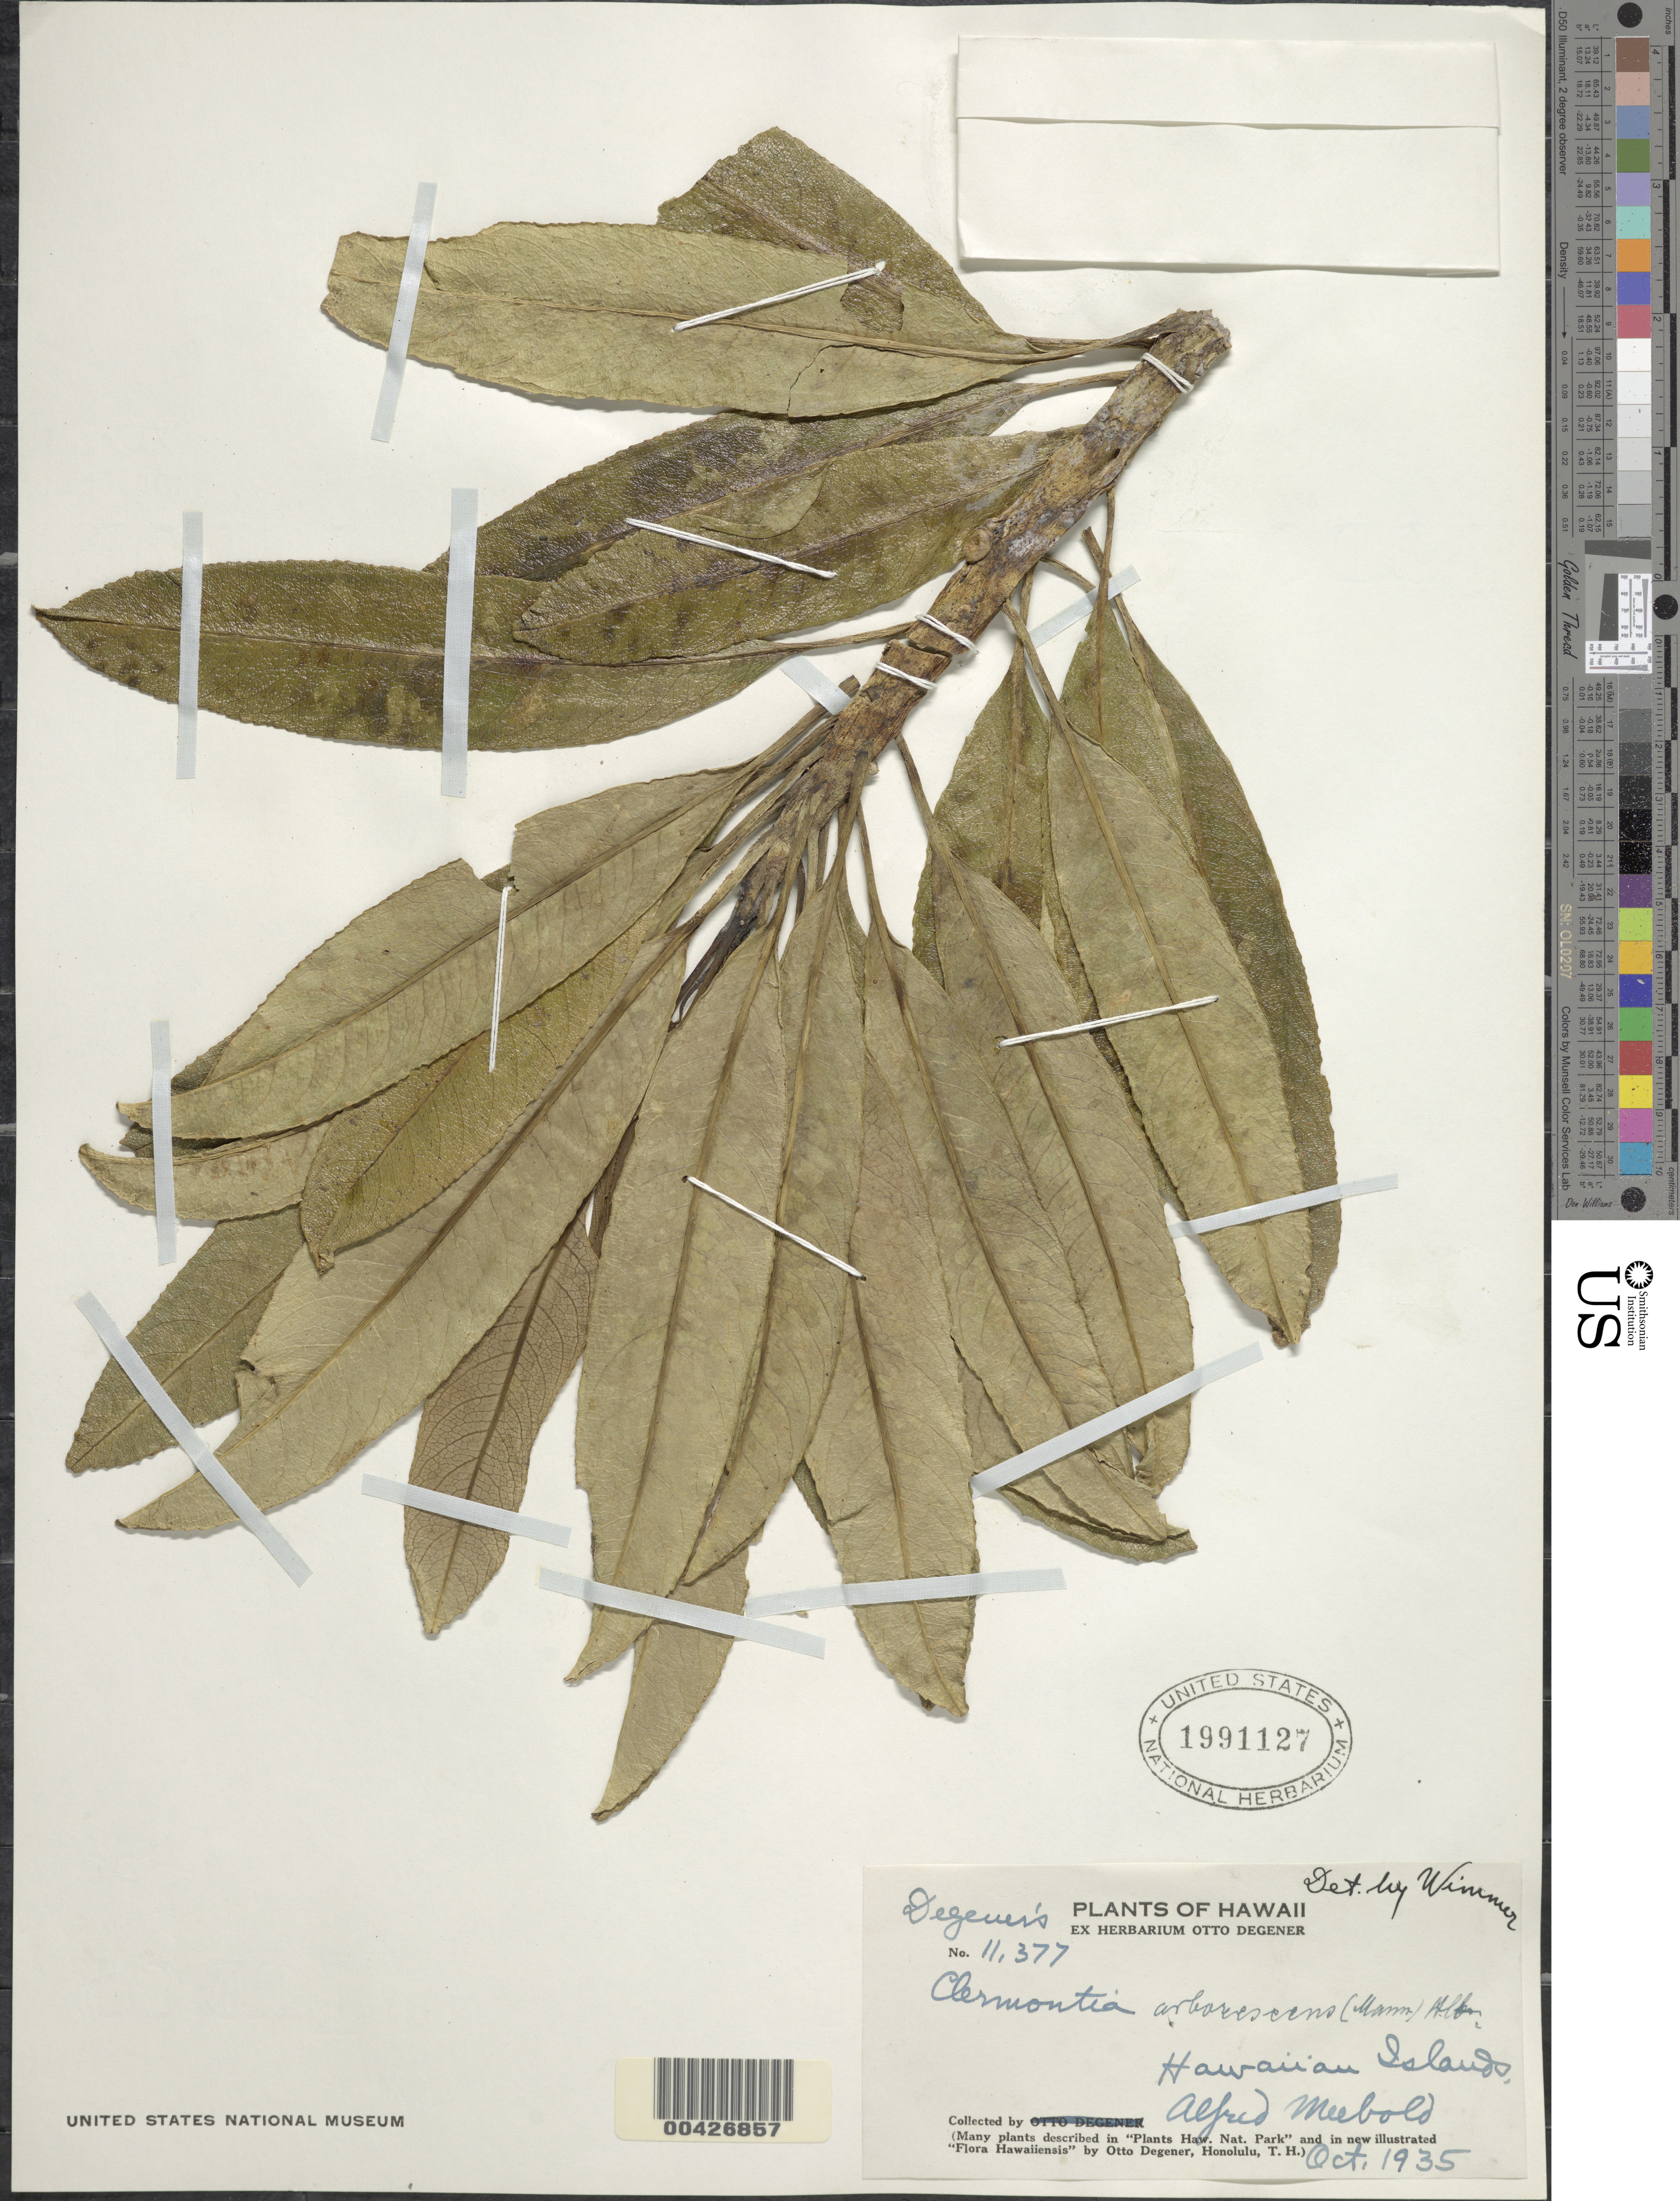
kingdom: Plantae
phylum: Tracheophyta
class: Magnoliopsida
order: Asterales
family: Campanulaceae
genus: Clermontia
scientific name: Clermontia arborescens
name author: (H. Mann) Hillebr.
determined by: Wimmer, F. E.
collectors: A. Meebold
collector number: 11377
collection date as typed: Oct 1935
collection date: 1935-10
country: United States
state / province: Hawaii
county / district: Hawaii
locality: Hawaiian Islands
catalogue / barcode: US 1991127